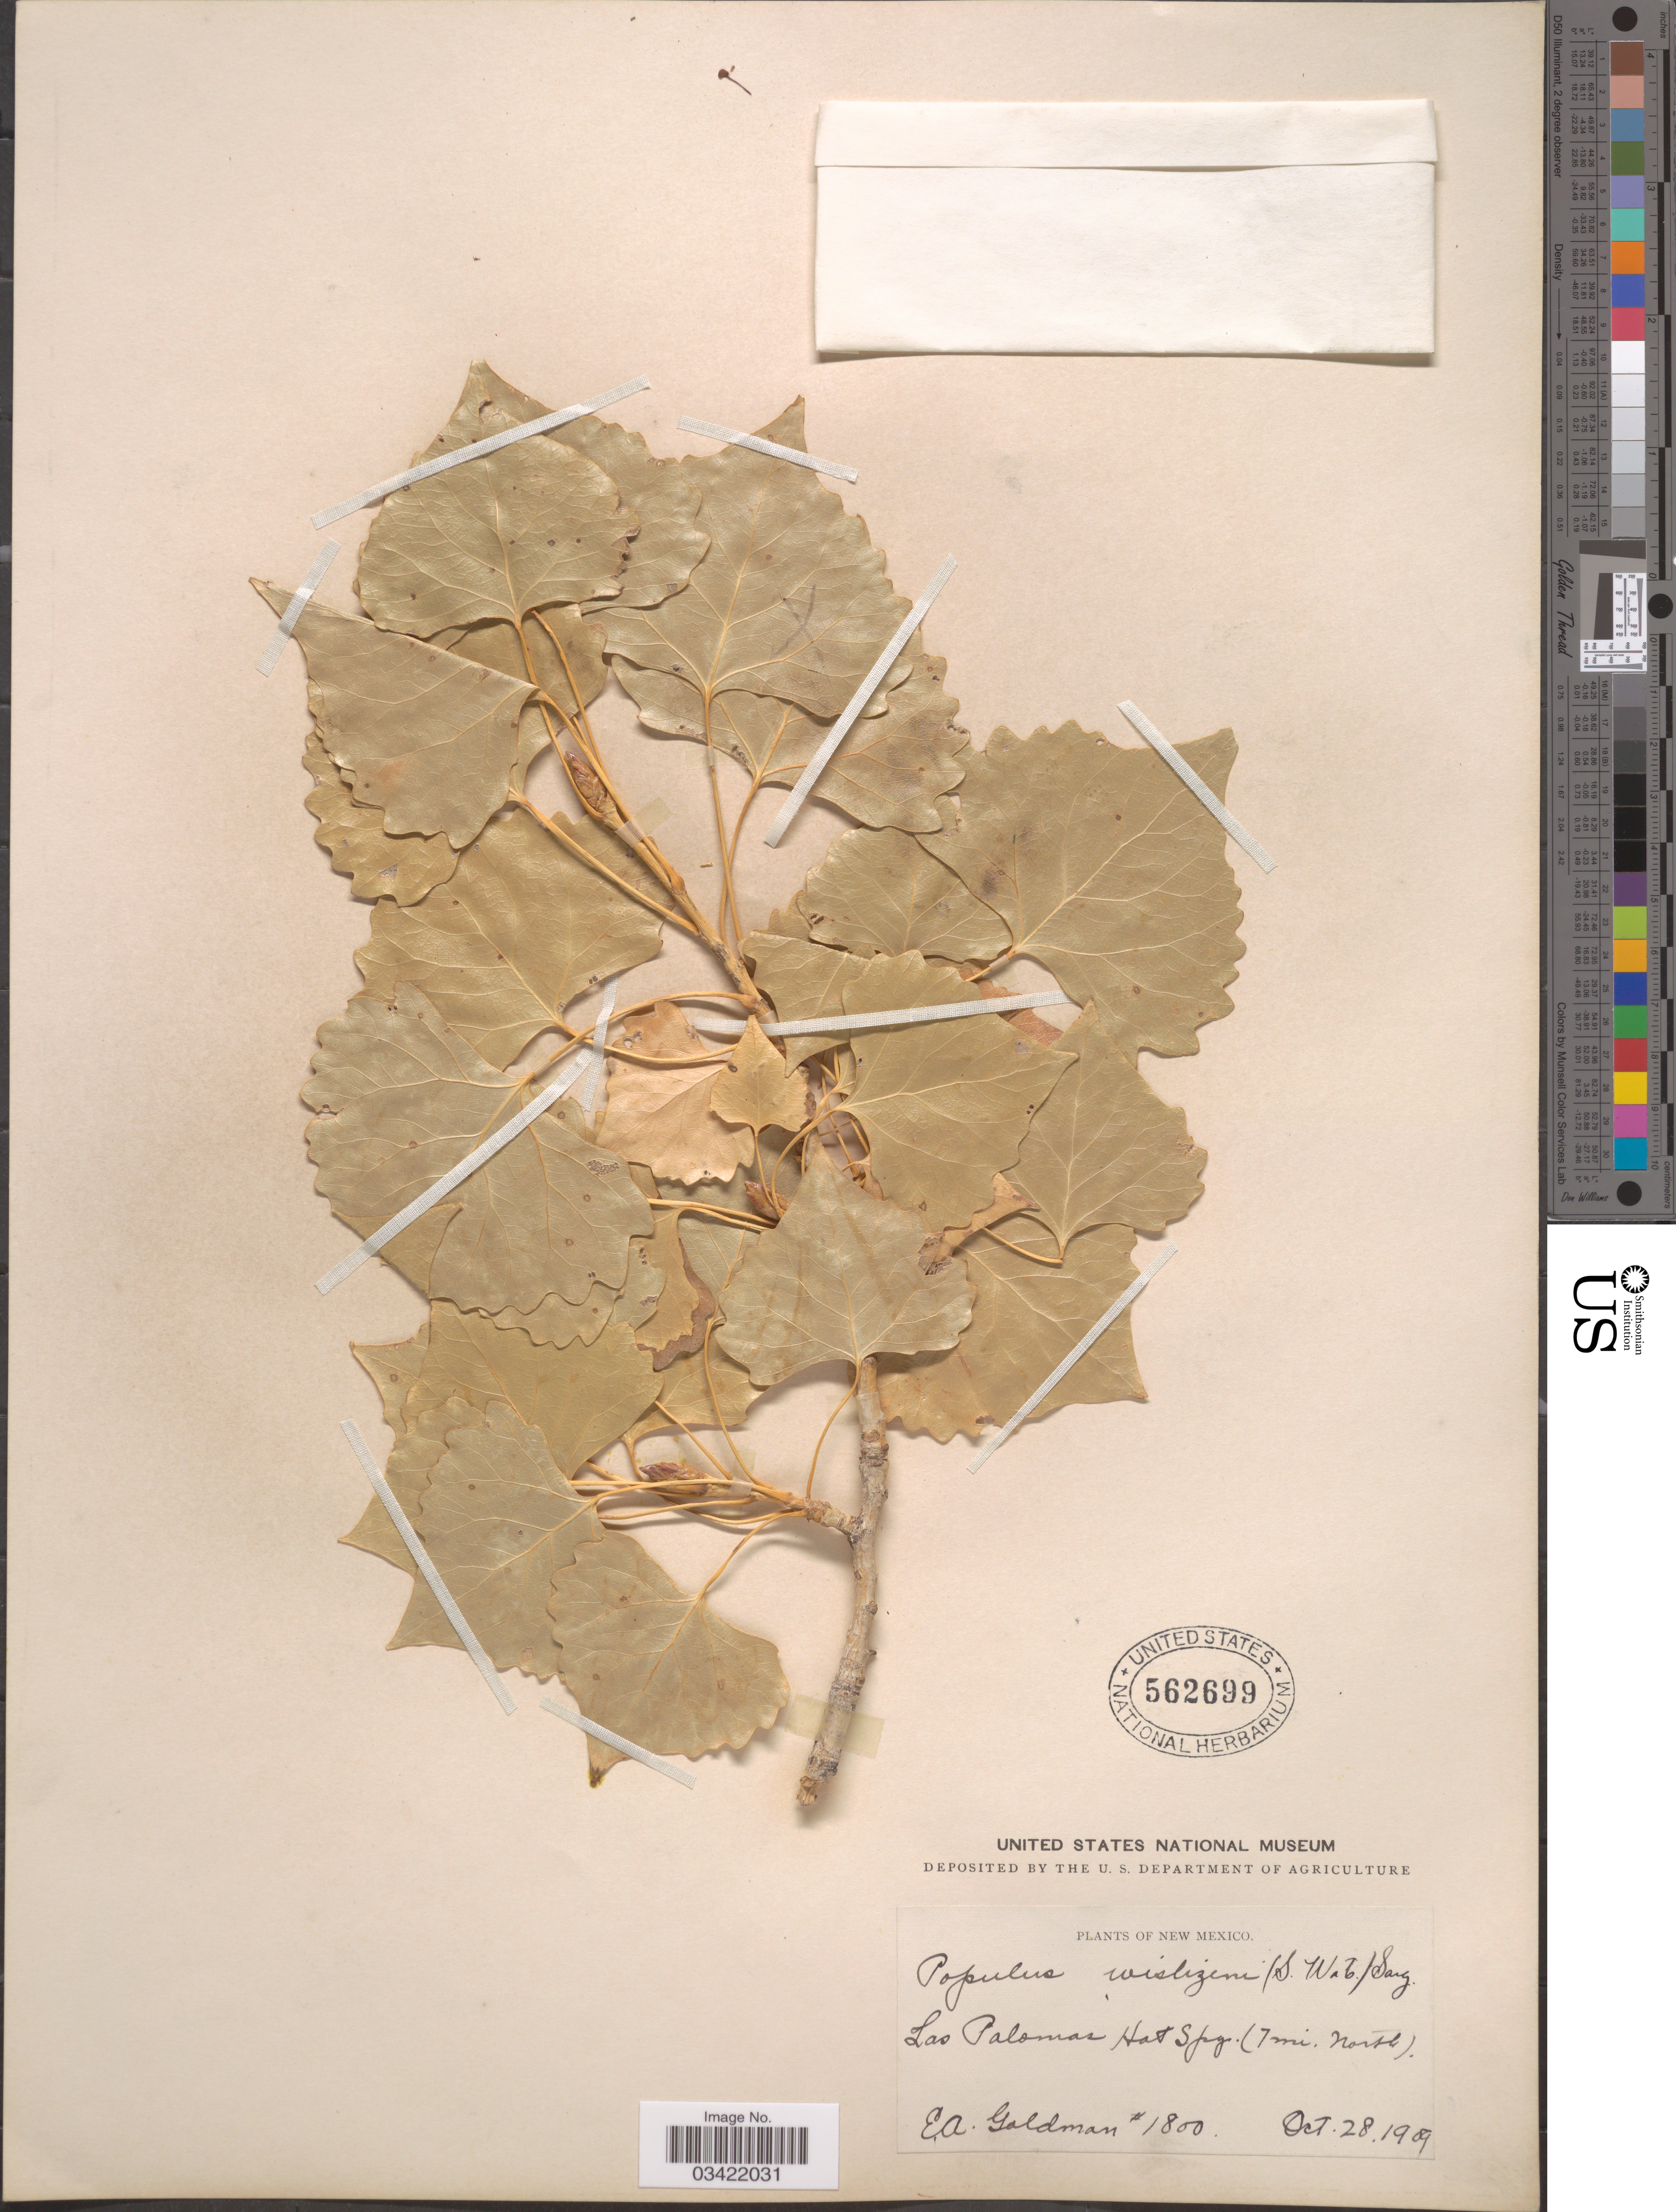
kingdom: Plantae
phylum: Tracheophyta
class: Magnoliopsida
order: Malpighiales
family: Salicaceae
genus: Populus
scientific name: Populus deltoides subsp. wislizeni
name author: (S. Watson) Eckenw.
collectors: E. A. Goldman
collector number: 1800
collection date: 1909-10-28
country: United States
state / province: New Mexico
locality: Las Palomas Hot Spg. (1 mi. north).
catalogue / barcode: US 562699